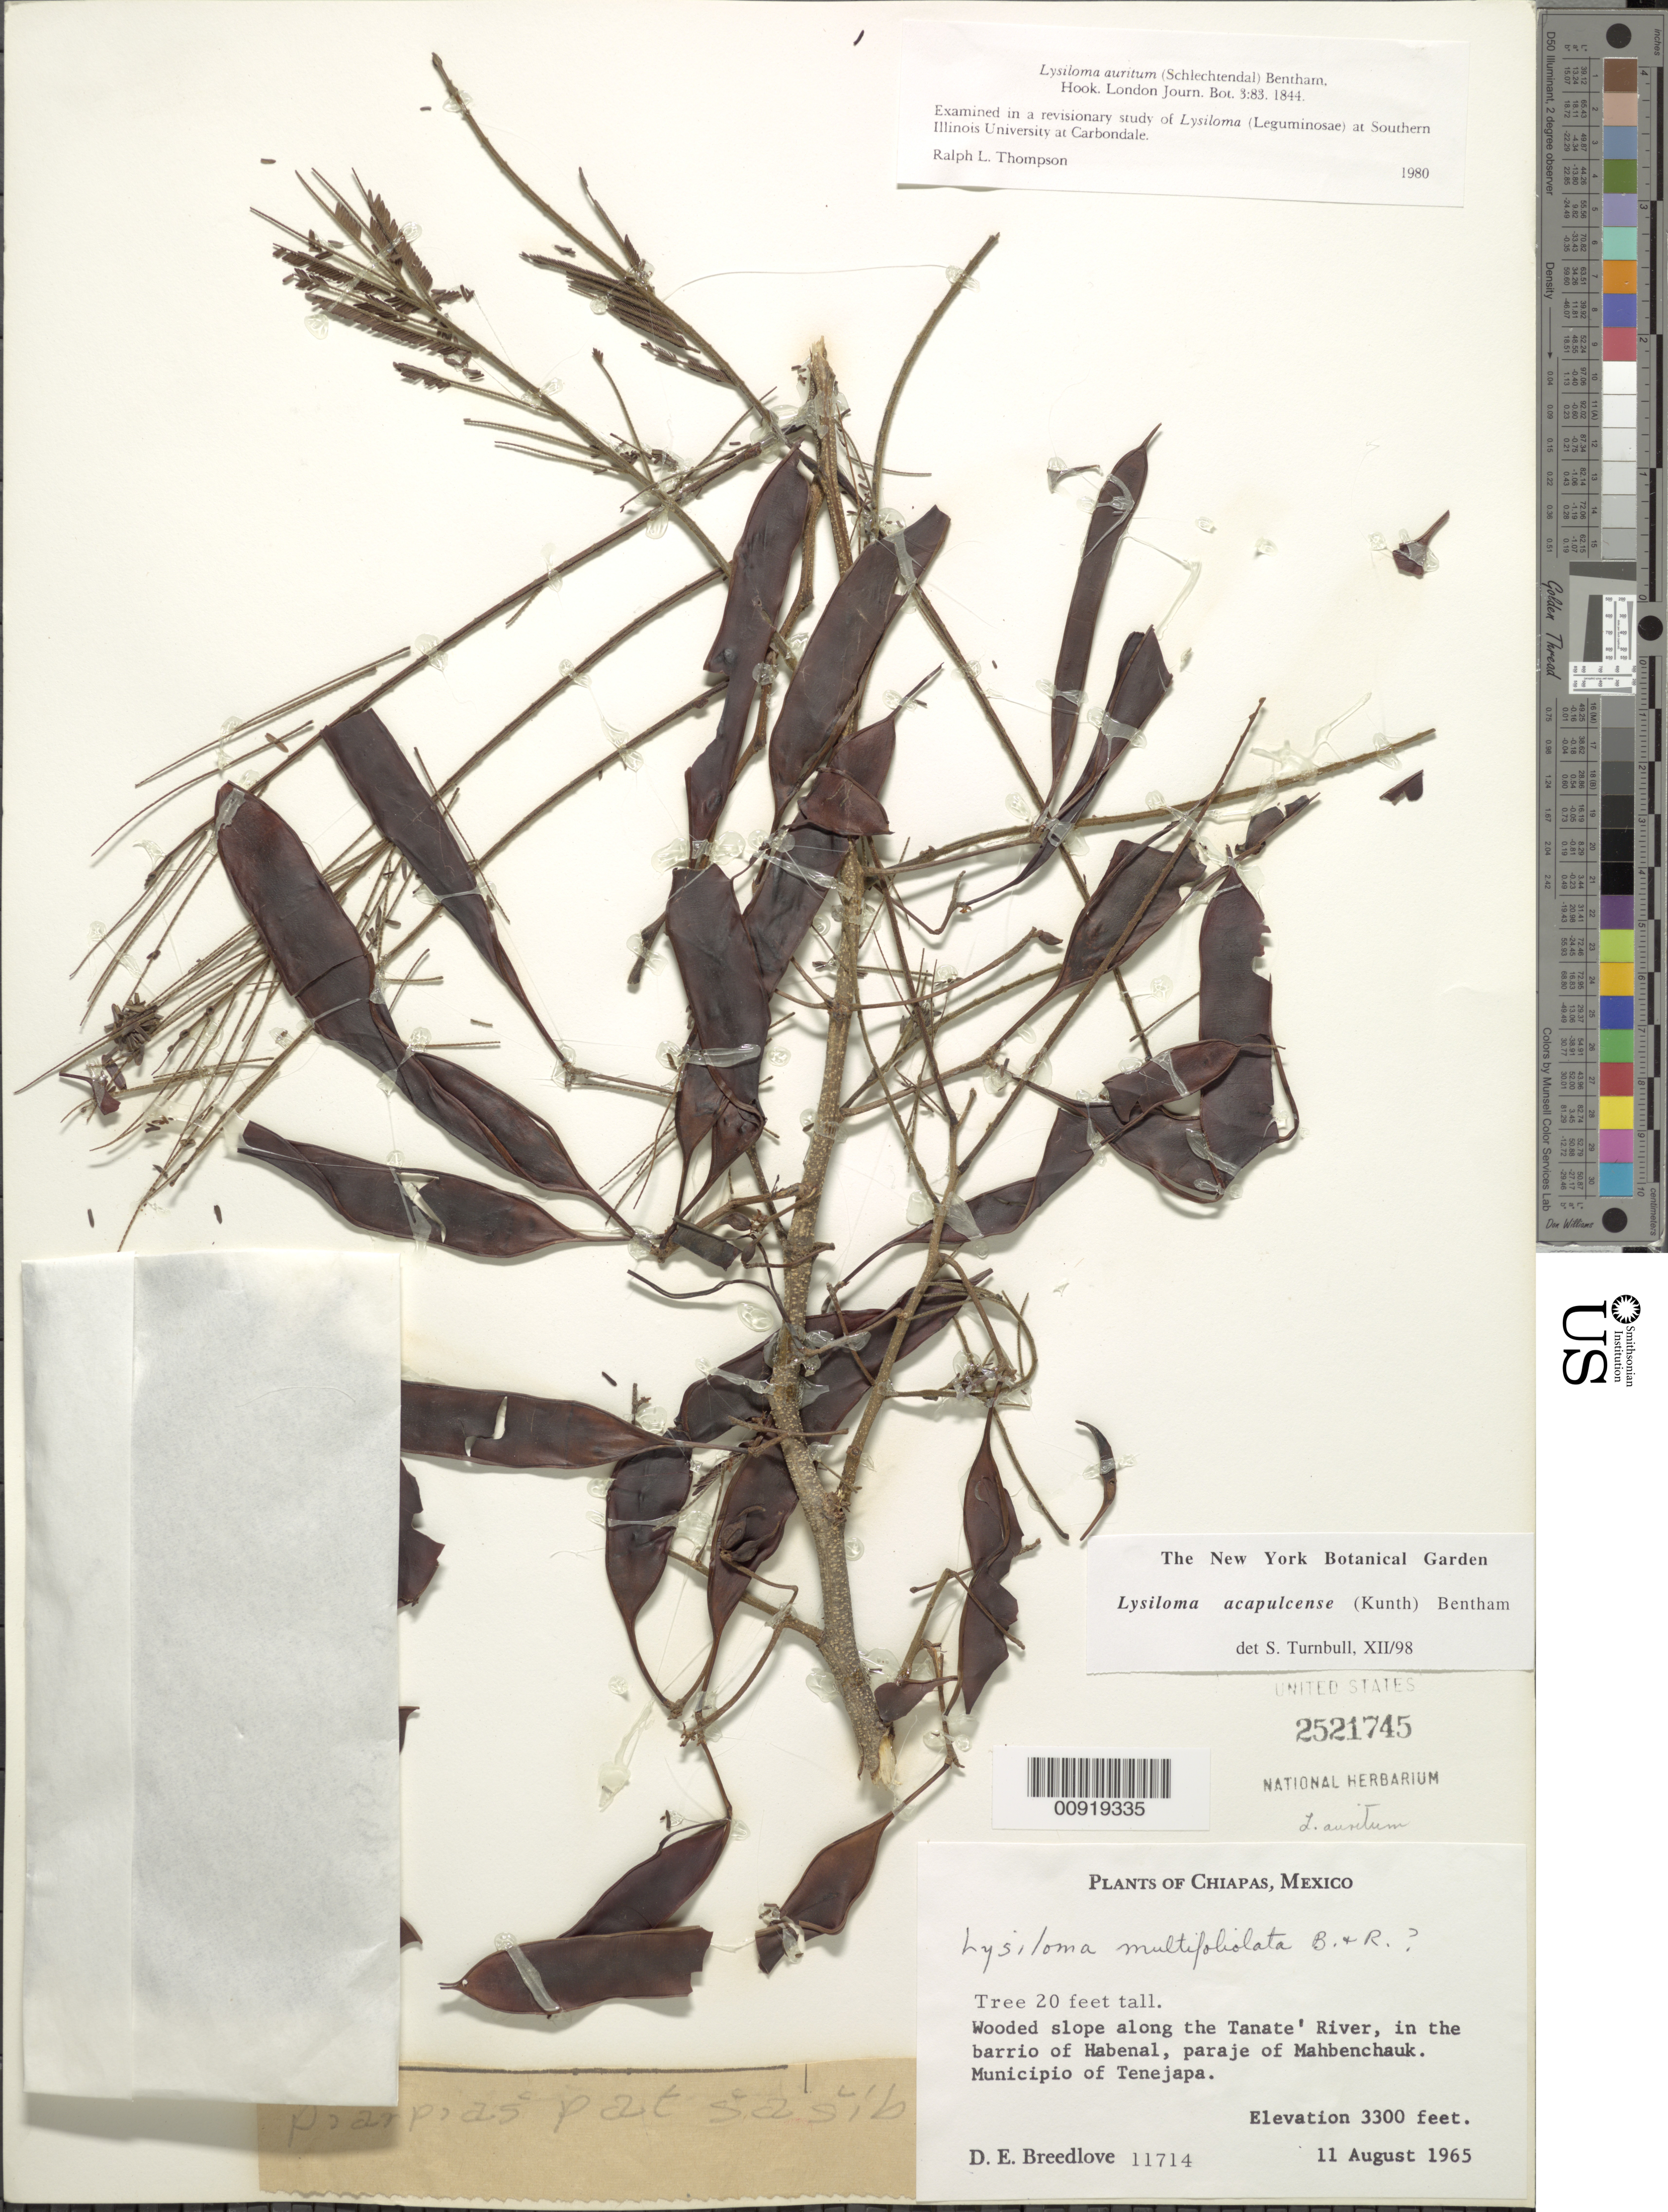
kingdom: Plantae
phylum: Tracheophyta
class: Magnoliopsida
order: Fabales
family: Fabaceae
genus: Lysiloma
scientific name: Lysiloma acapulcense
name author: (Kunth) Benth.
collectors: D. E. Breedlove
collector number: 11714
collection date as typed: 11 Aug 1965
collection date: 1965-08-11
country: Mexico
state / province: Chiapas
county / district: Tenejapa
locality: Along the Tanate's River, in the barrio of Habenal, paraje of Mahbenchauk. Municipio of Tenejapa, Chiapas.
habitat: Wooder slope along river.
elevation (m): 1006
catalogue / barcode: US 2521745